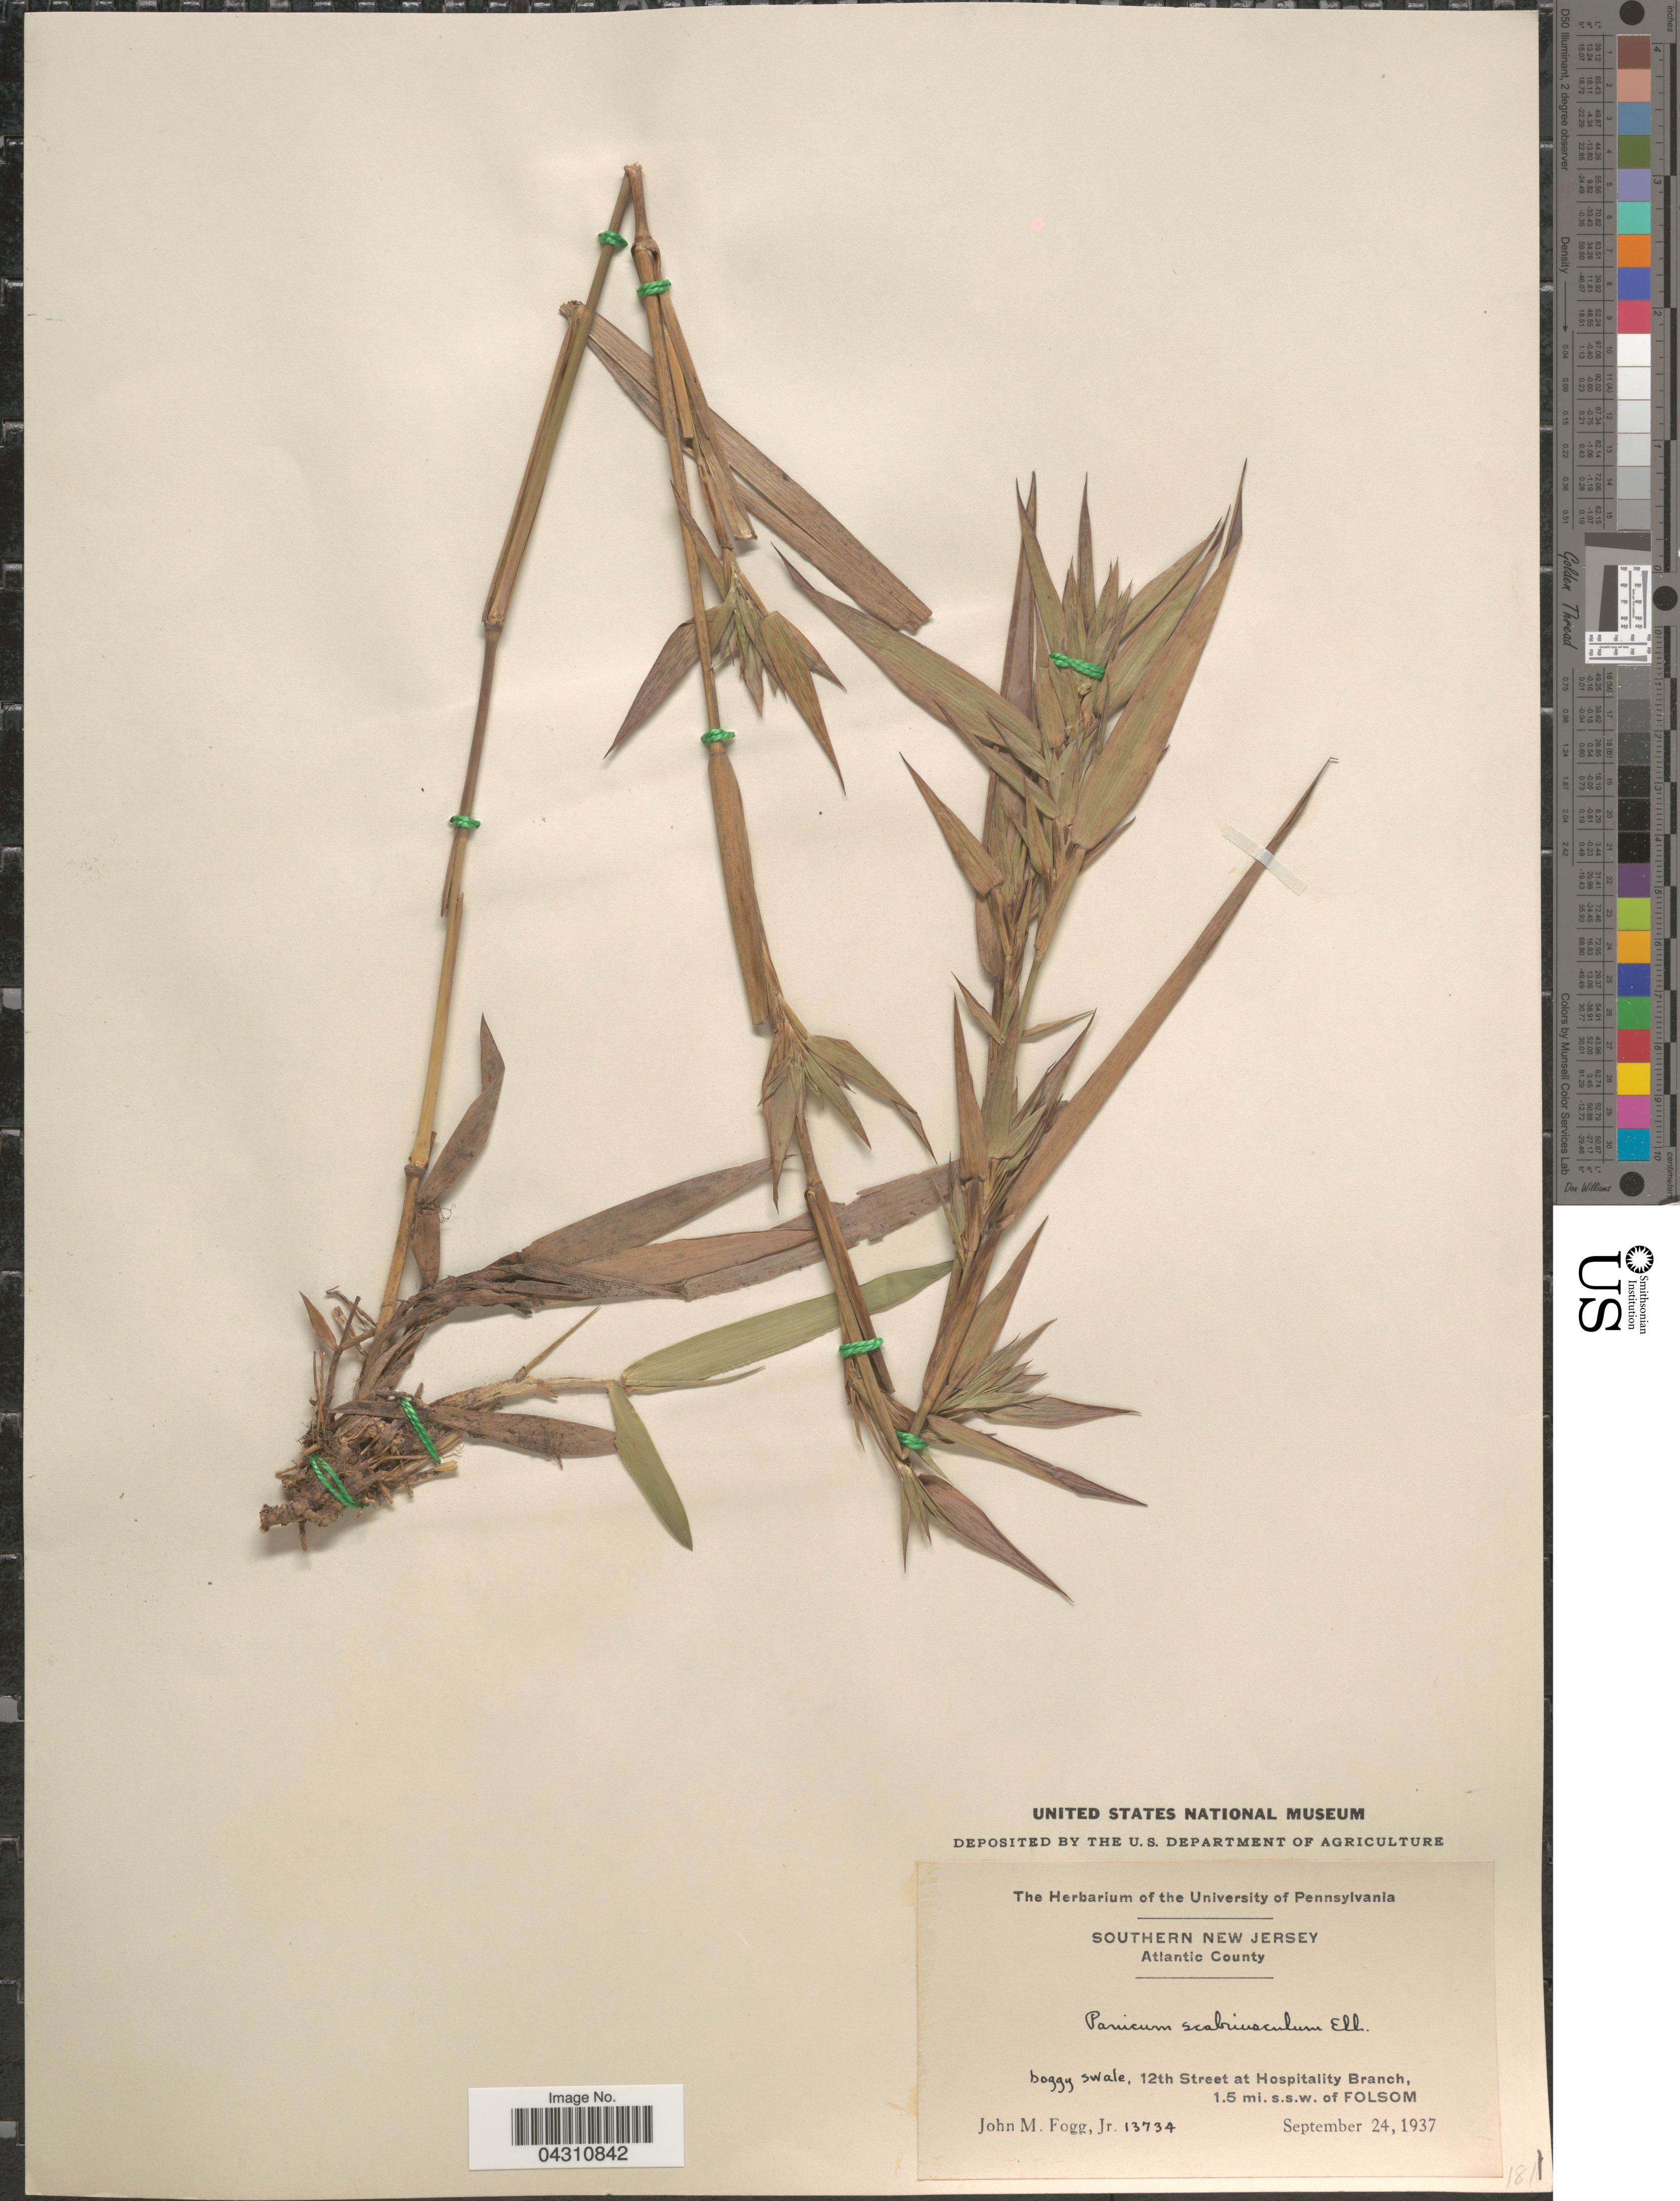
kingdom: Plantae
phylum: Tracheophyta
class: Liliopsida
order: Poales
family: Poaceae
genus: Dichanthelium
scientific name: Dichanthelium scabriusculum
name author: (Elliott) Gould & C.A. Clark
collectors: J. Fogg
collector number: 13734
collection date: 1937-09-24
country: United States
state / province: New Jersey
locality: Southern New Jersey. Atlantic County. 12th Street at Hospitality Branch, 1.5 mi. s. s. w. of Folsom.